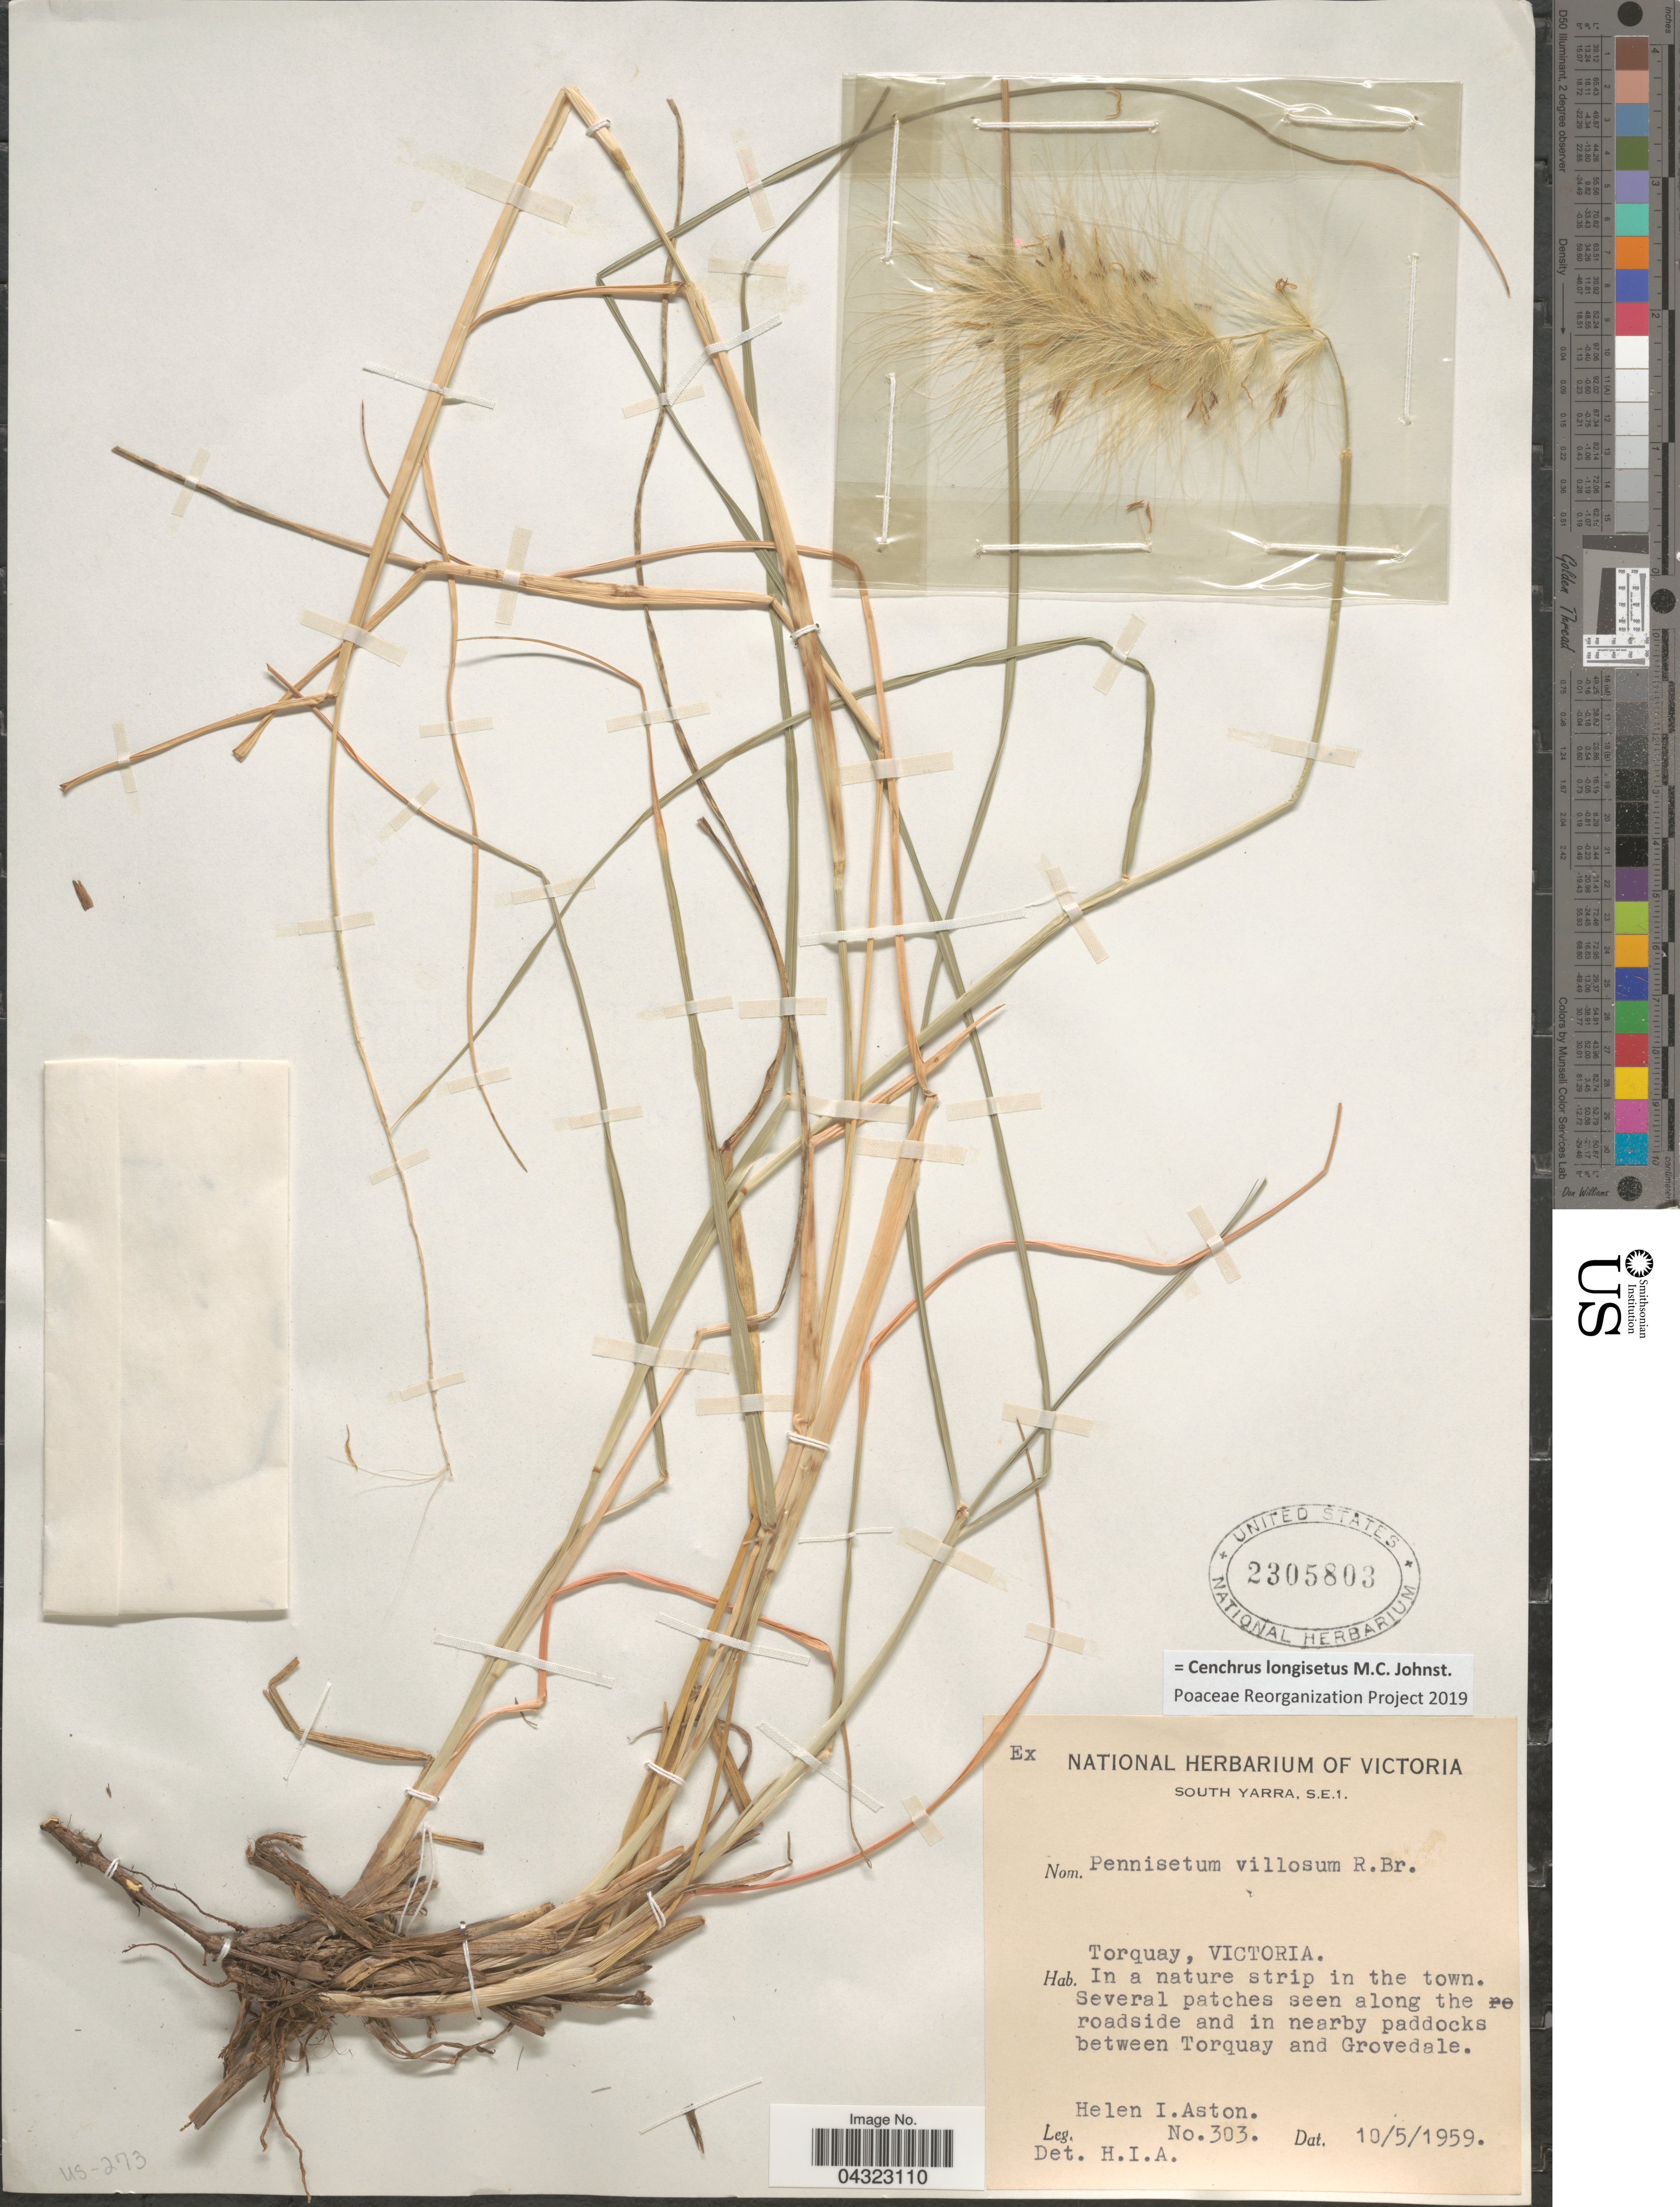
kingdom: Plantae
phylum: Tracheophyta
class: Liliopsida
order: Poales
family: Poaceae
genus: Cenchrus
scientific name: Cenchrus longisetus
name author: M.C. Johnst.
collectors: H. I. Aston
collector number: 303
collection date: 1959-05-10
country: Australia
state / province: Victoria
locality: South Yarra. Torquay, Victoria. In a nature strip in the town. Several patches seen along the roadside and in nearby paddocks between Torquay and Grovedale.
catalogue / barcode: US 2305803